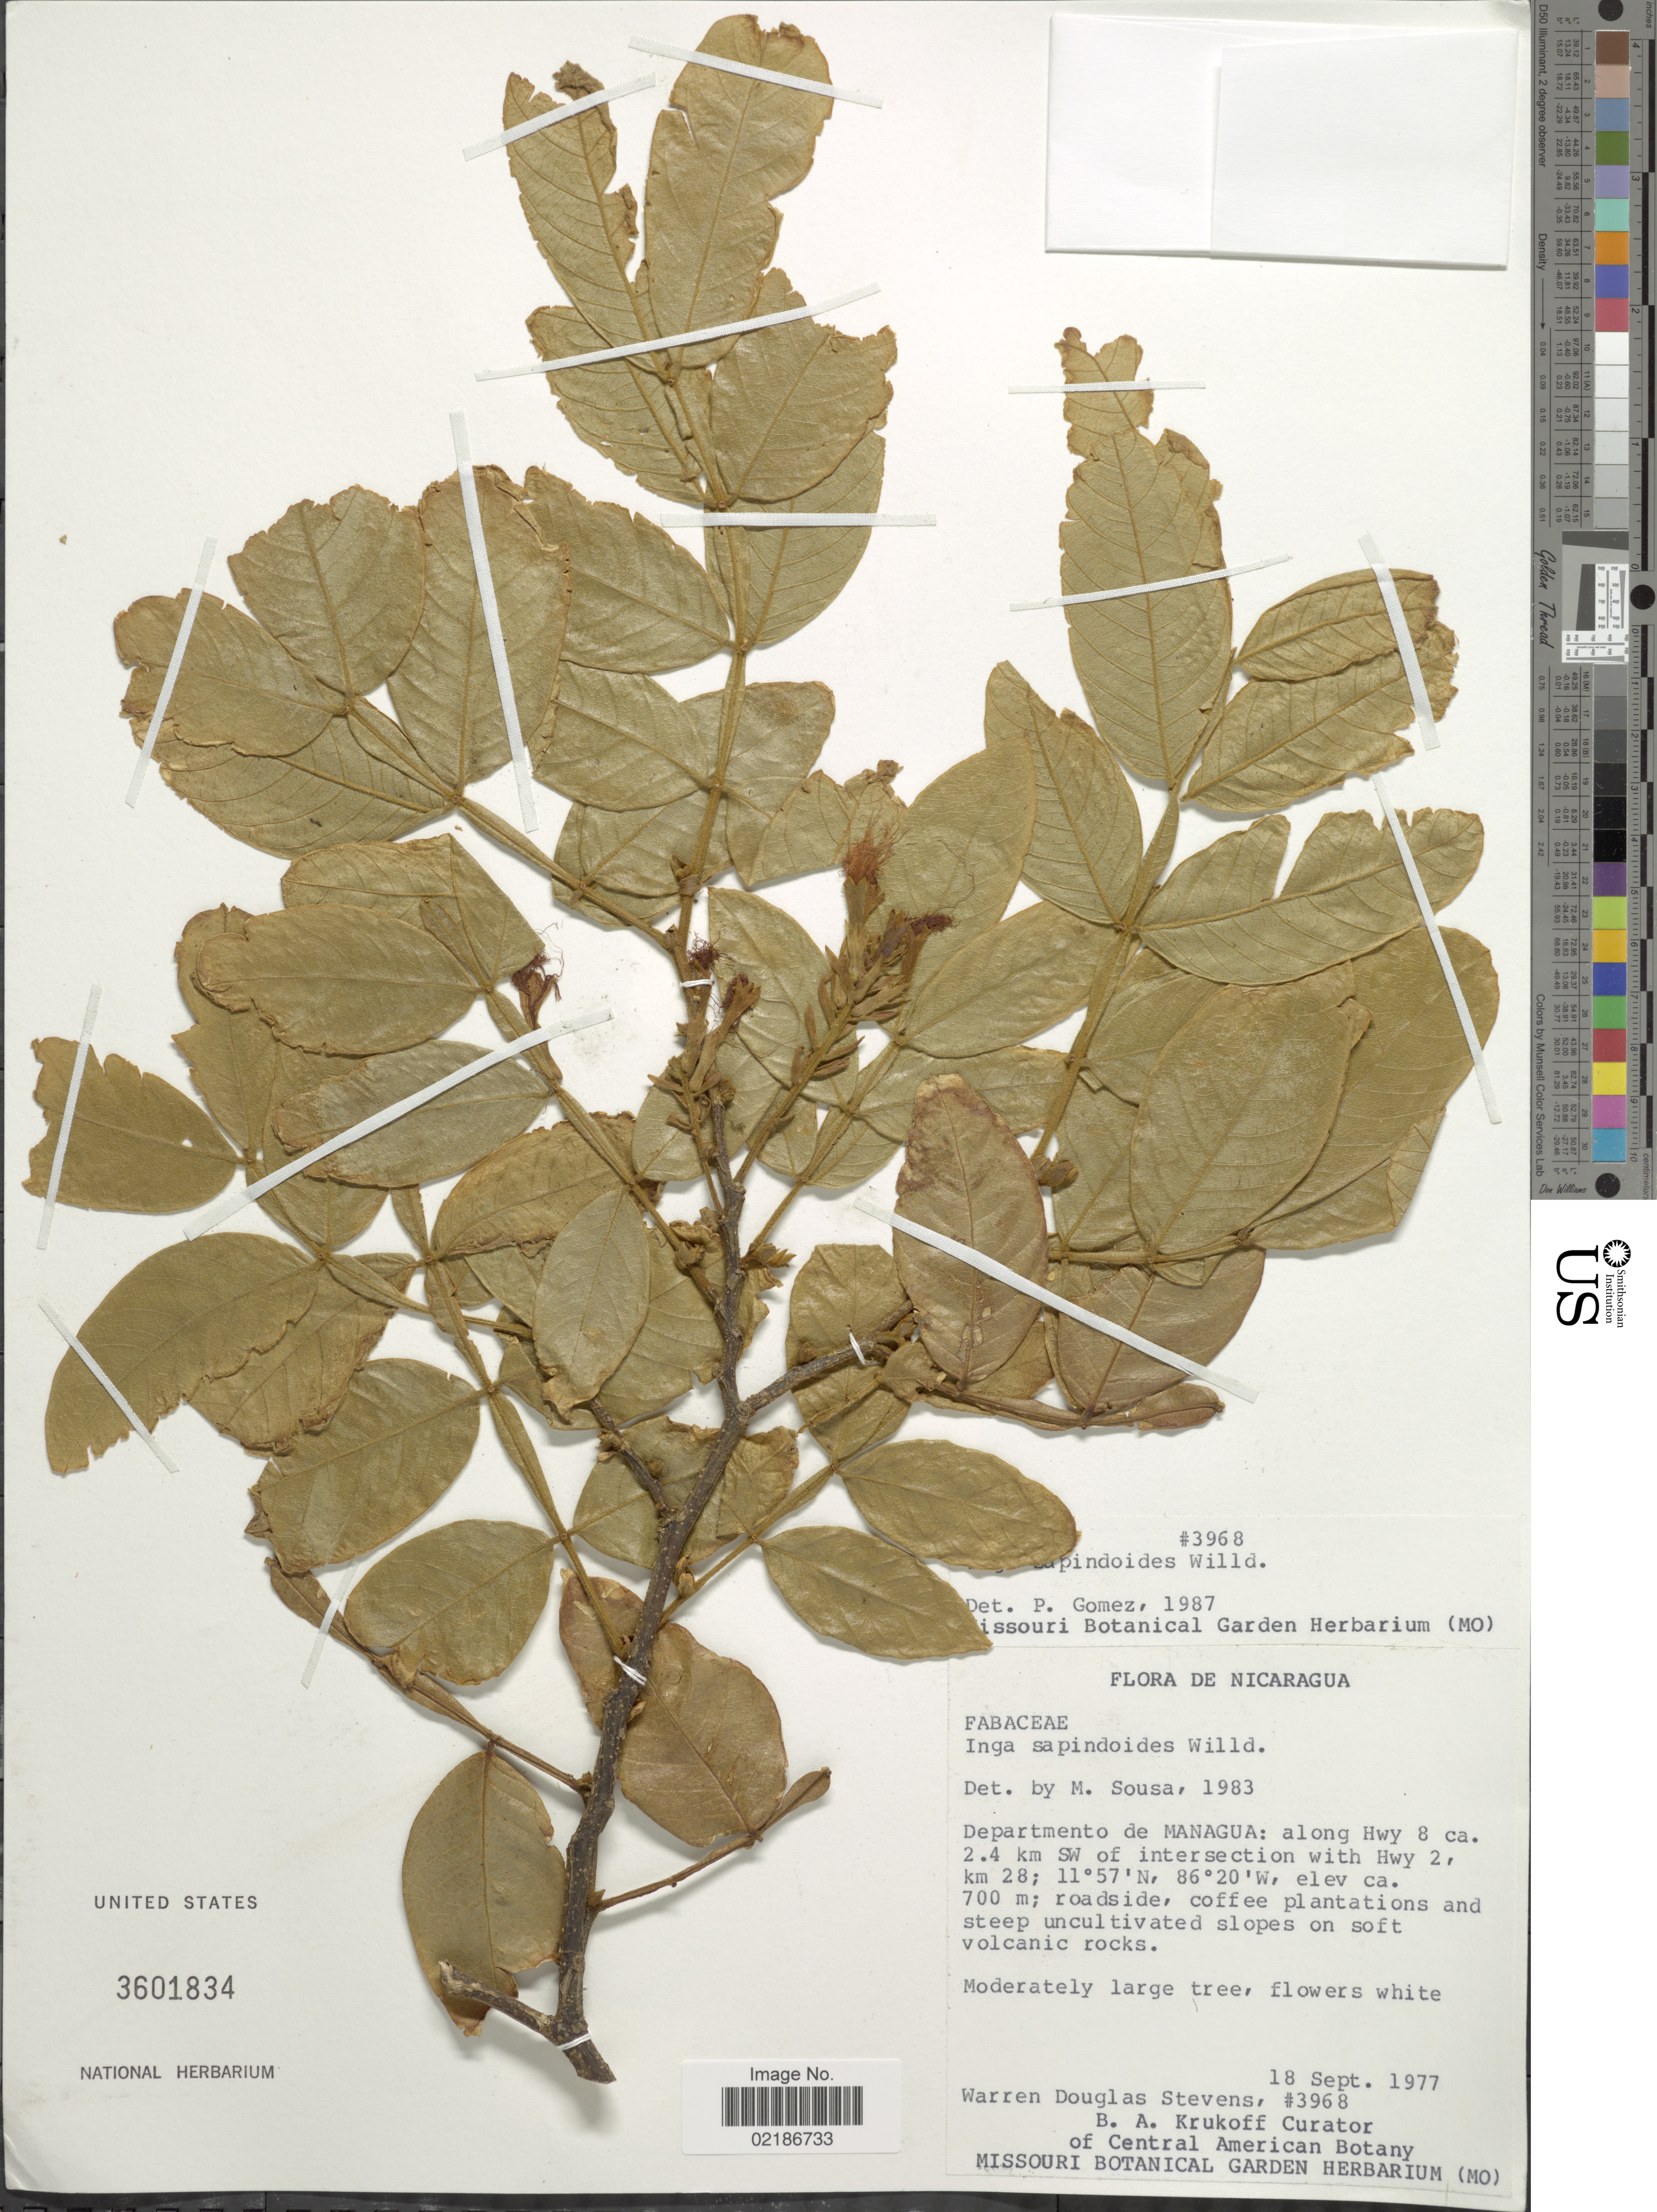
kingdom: Plantae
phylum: Tracheophyta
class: Magnoliopsida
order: Fabales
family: Fabaceae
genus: Inga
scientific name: Inga sapindoides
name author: Willd.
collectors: W. D. Stevens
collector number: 3968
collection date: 1977-09-18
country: Nicaragua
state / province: Managua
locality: Along Hwy 8 ca 2.4 km SW of intersection with Hwy 2, km 28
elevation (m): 700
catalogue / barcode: US 3601834